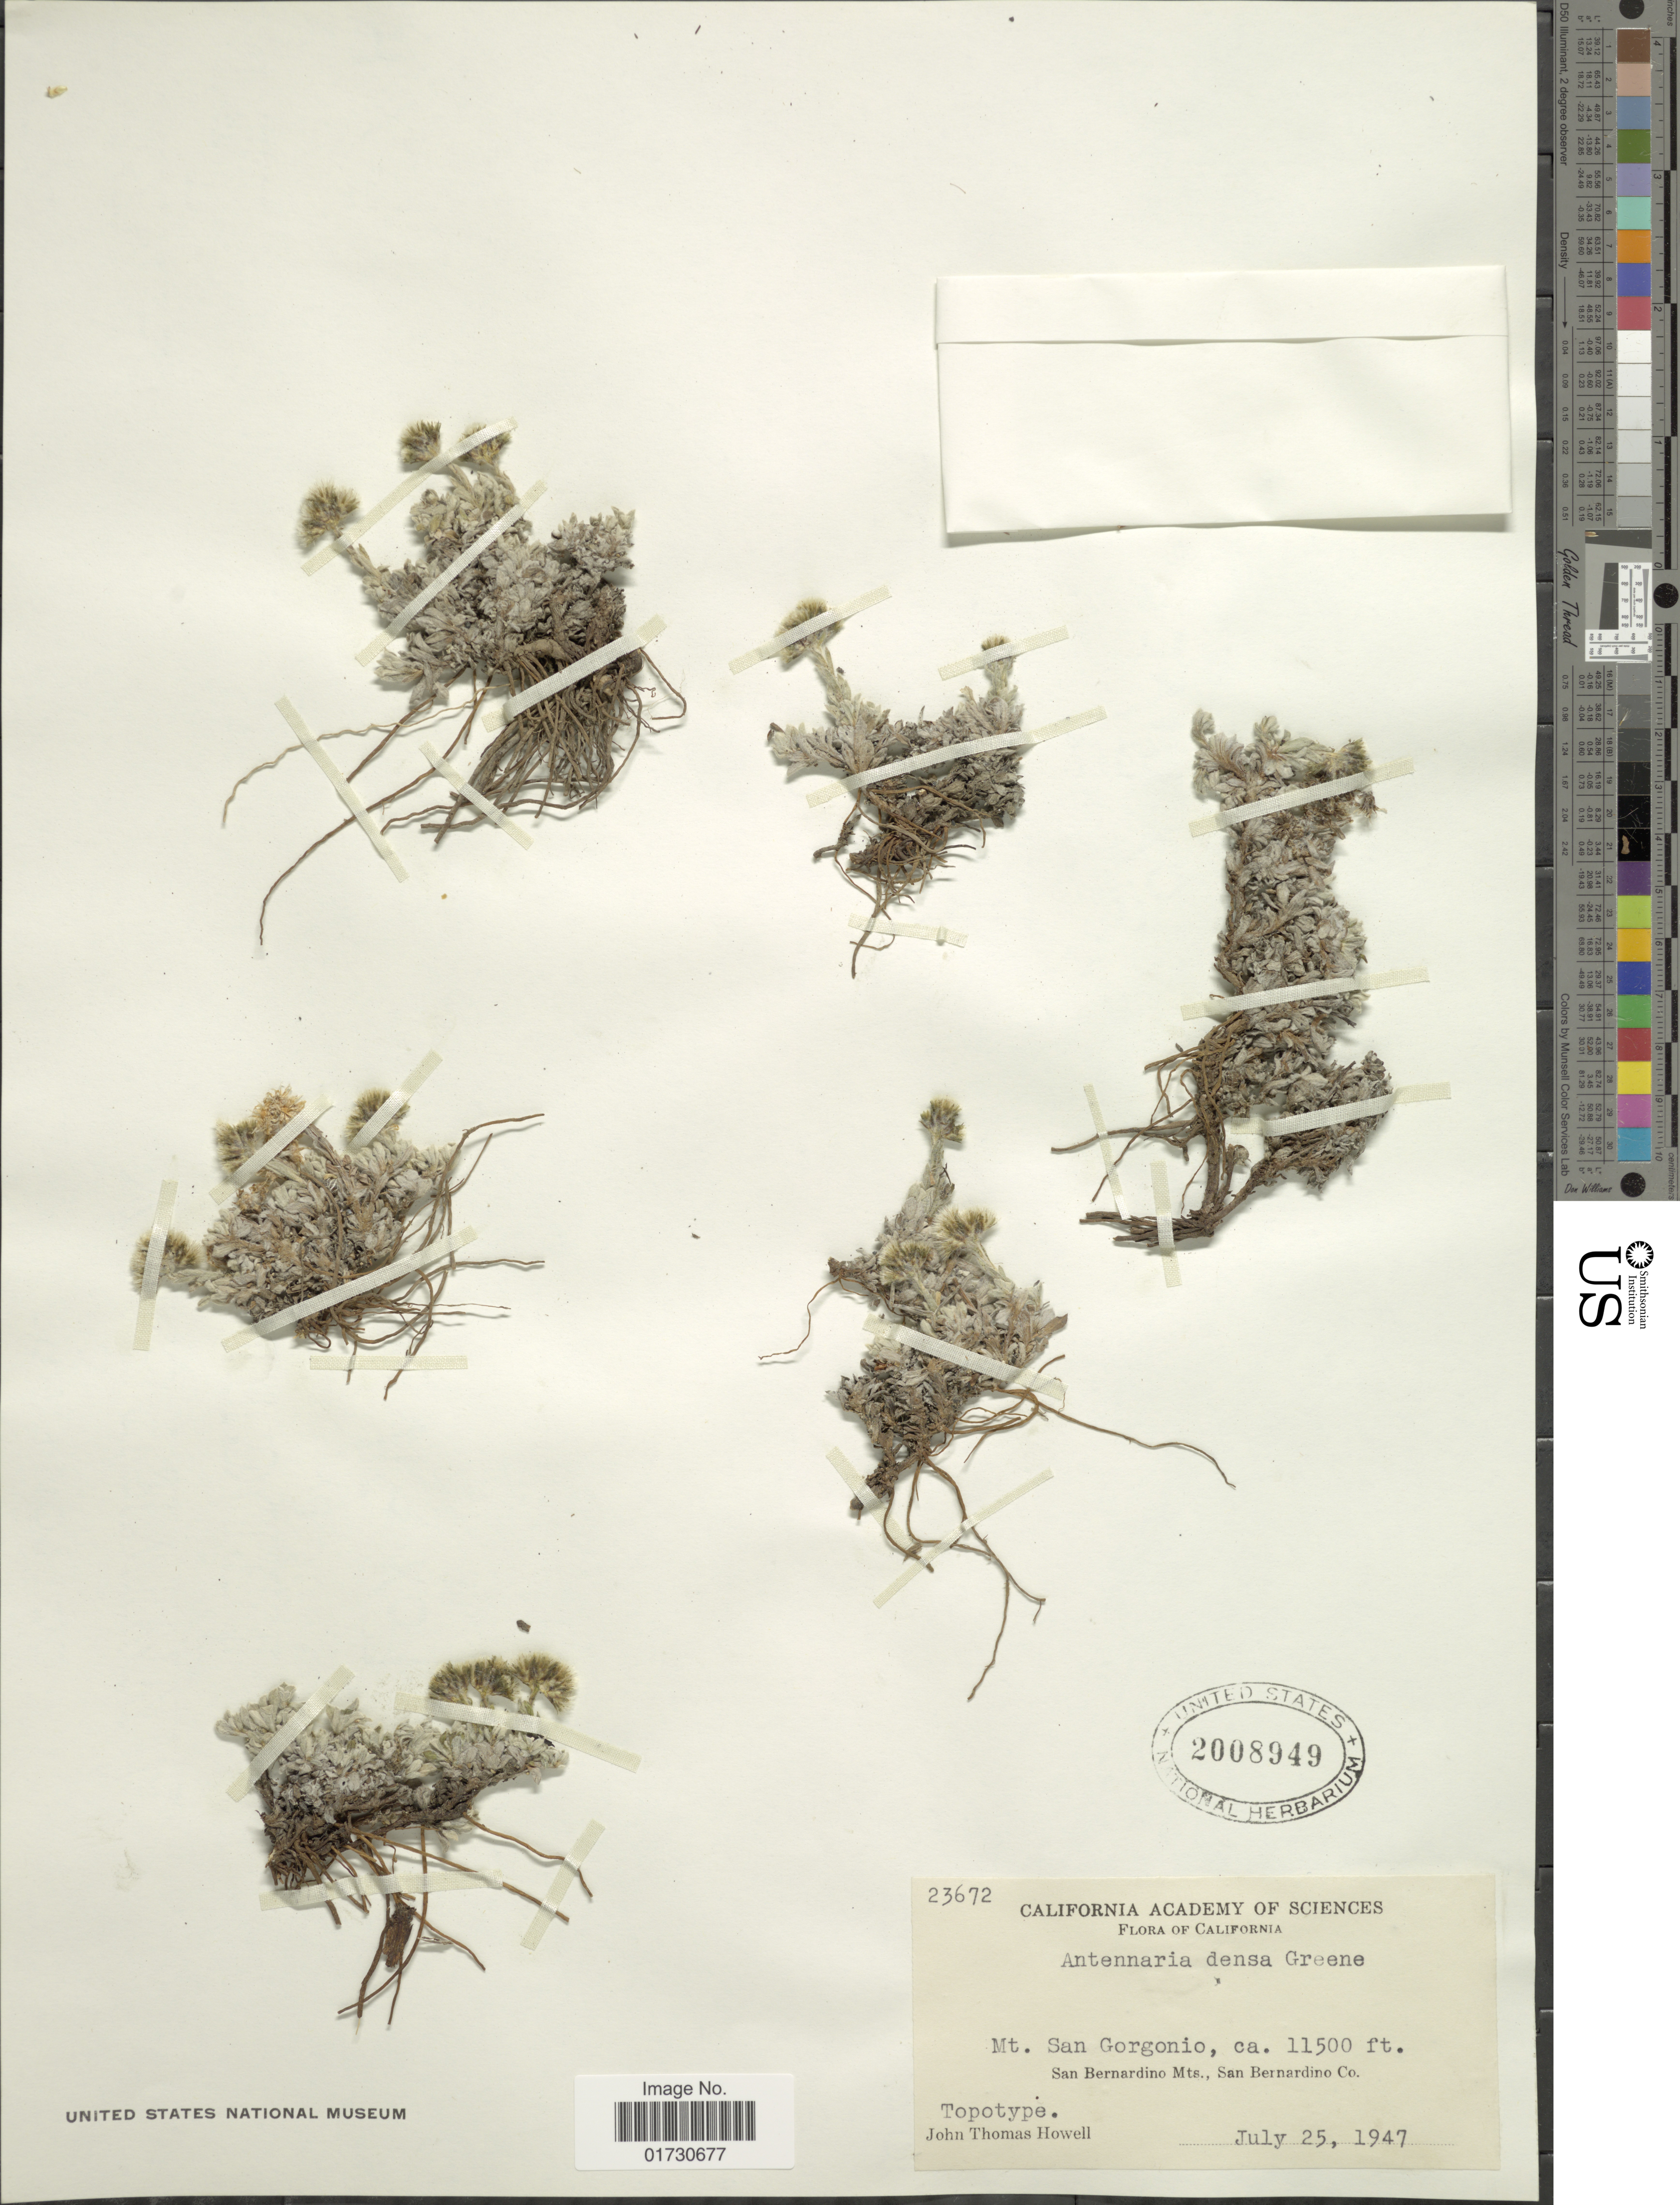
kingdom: Plantae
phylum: Tracheophyta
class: Magnoliopsida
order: Asterales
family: Asteraceae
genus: Antennaria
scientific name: Antennaria densa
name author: Greene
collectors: J. T. Howell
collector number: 23672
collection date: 1947-07-25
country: United States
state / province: California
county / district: San Bernardino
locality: Mt. San Gorgonio, San Bernardino Mts., San Bernardino Co.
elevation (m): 3505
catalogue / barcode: US 2008949